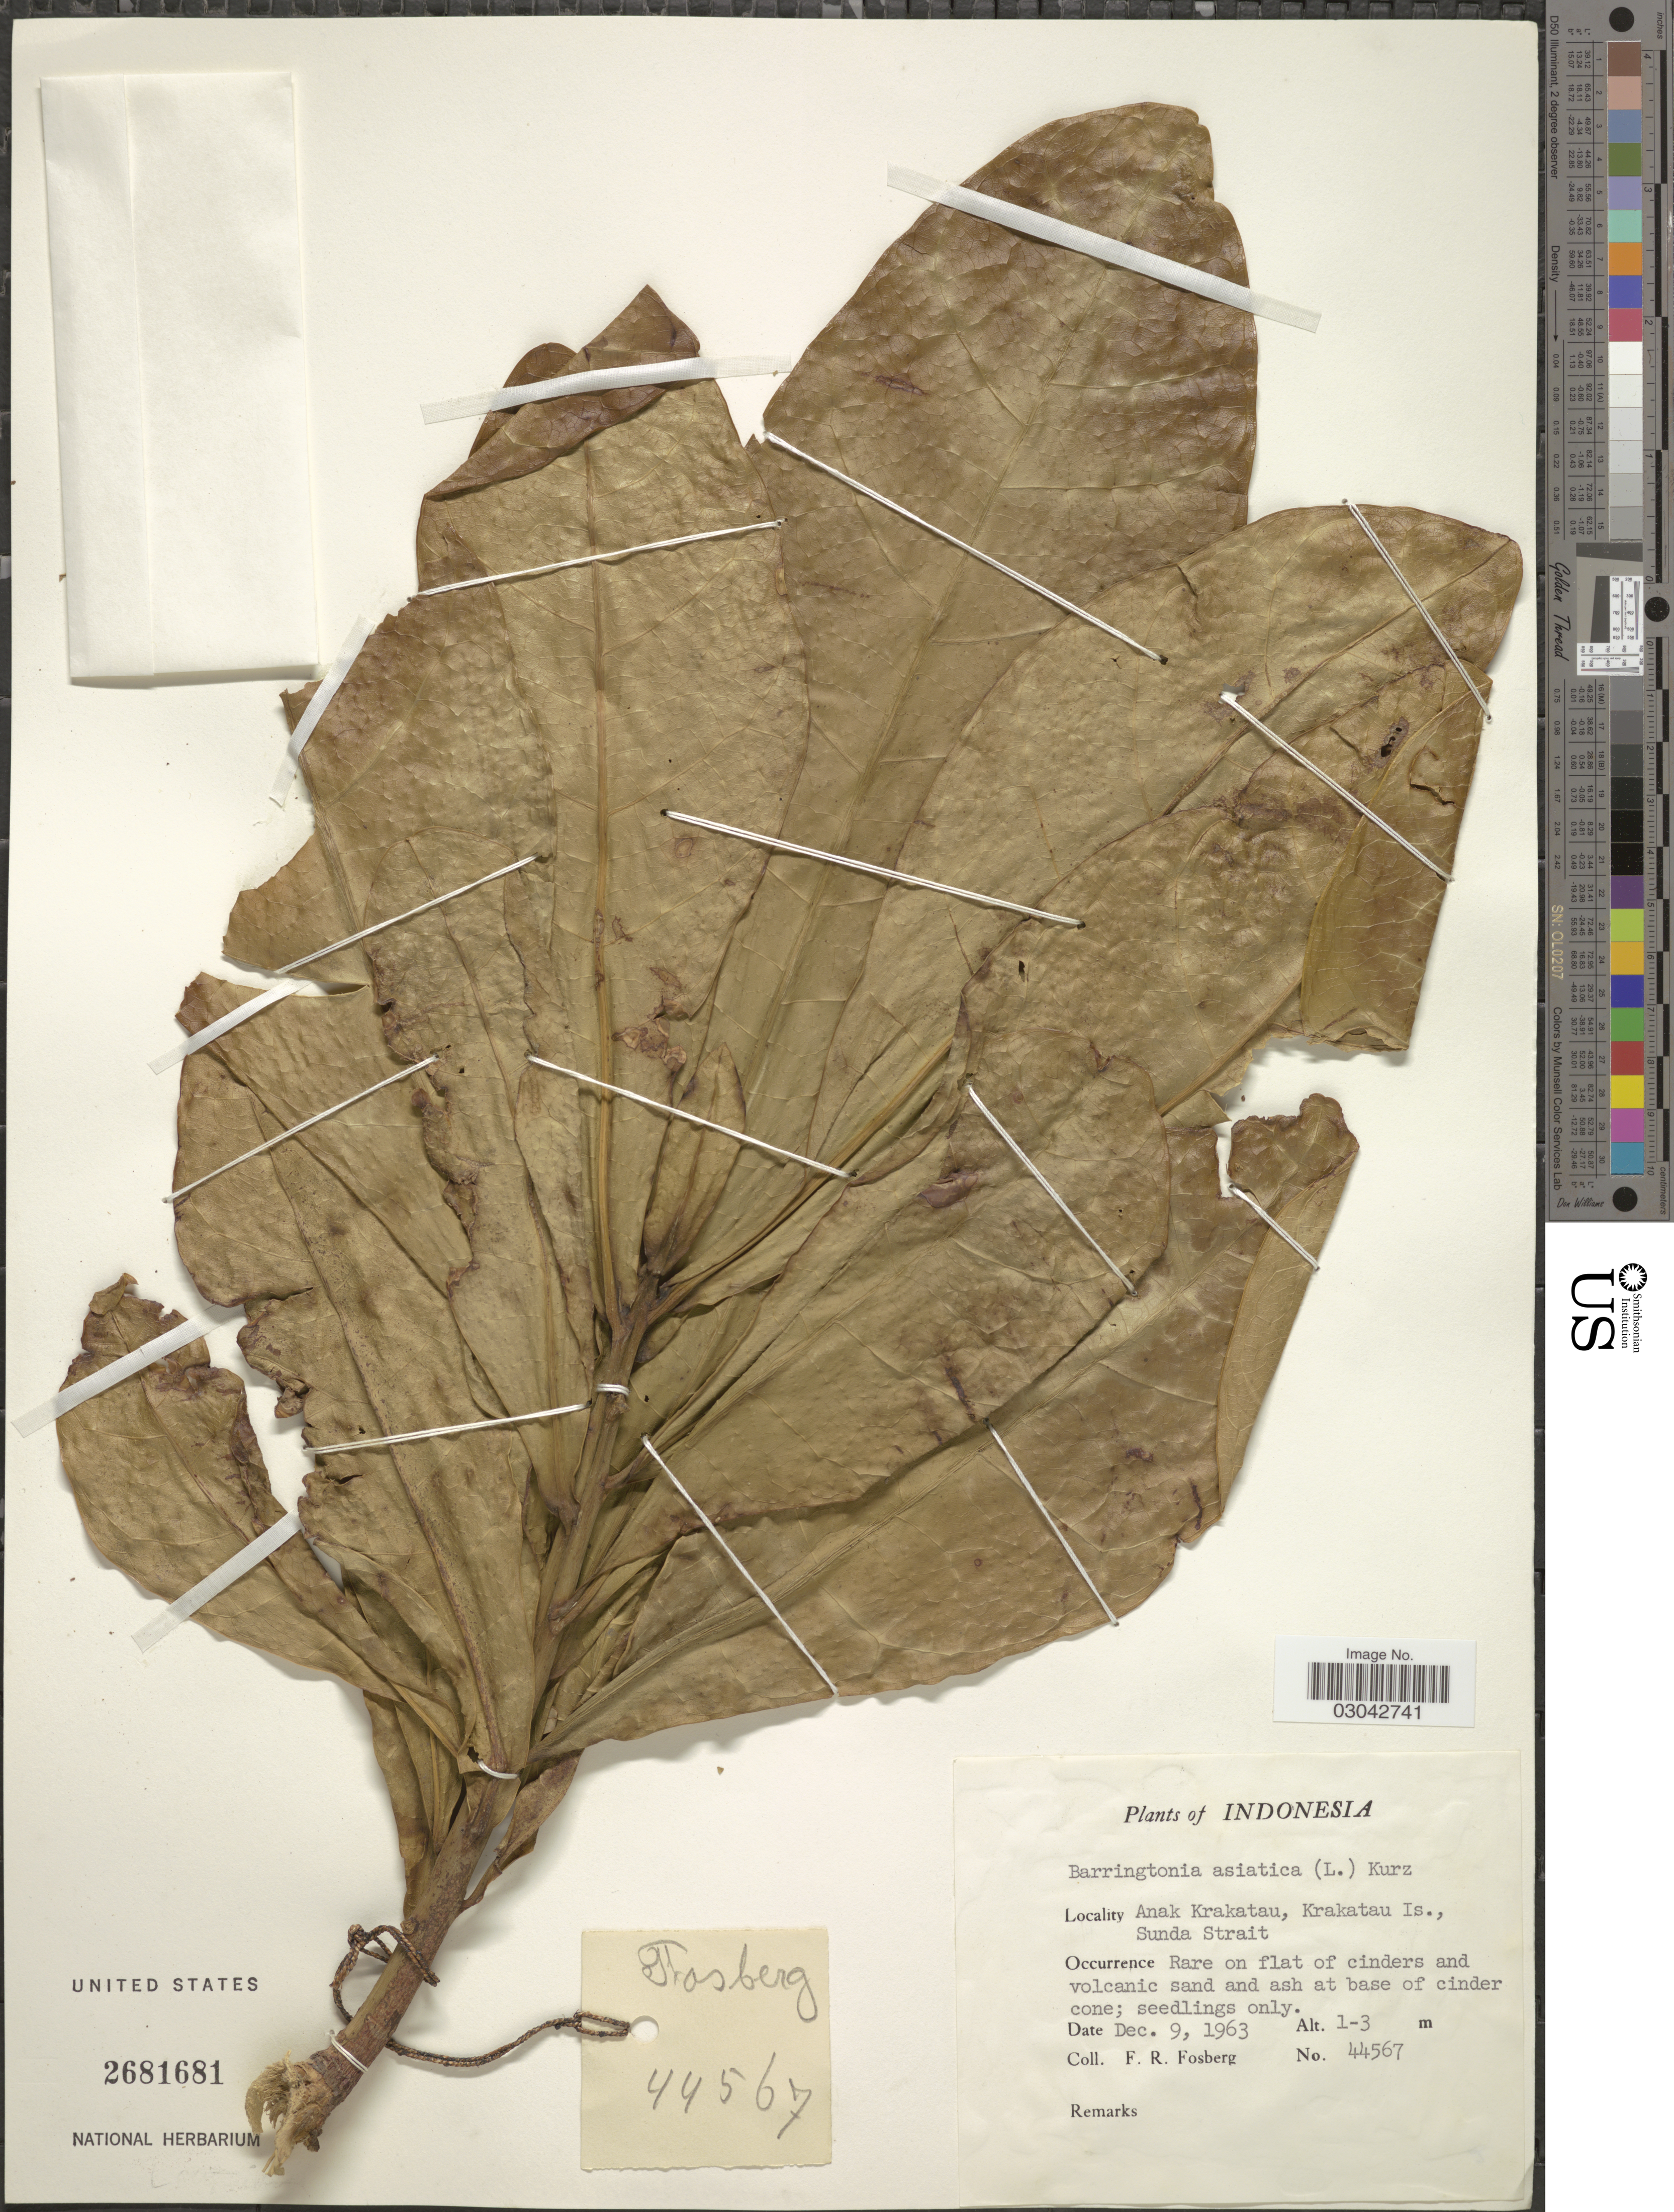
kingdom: Plantae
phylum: Tracheophyta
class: Magnoliopsida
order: Ericales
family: Lecythidaceae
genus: Barringtonia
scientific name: Barringtonia asiatica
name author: (L.) Kurz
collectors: F. R. Fosberg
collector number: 44567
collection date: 1963-12-09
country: Indonesia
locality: Anak Krakatau, Krakatau Is., Sunda Strait.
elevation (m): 1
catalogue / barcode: US 2681681